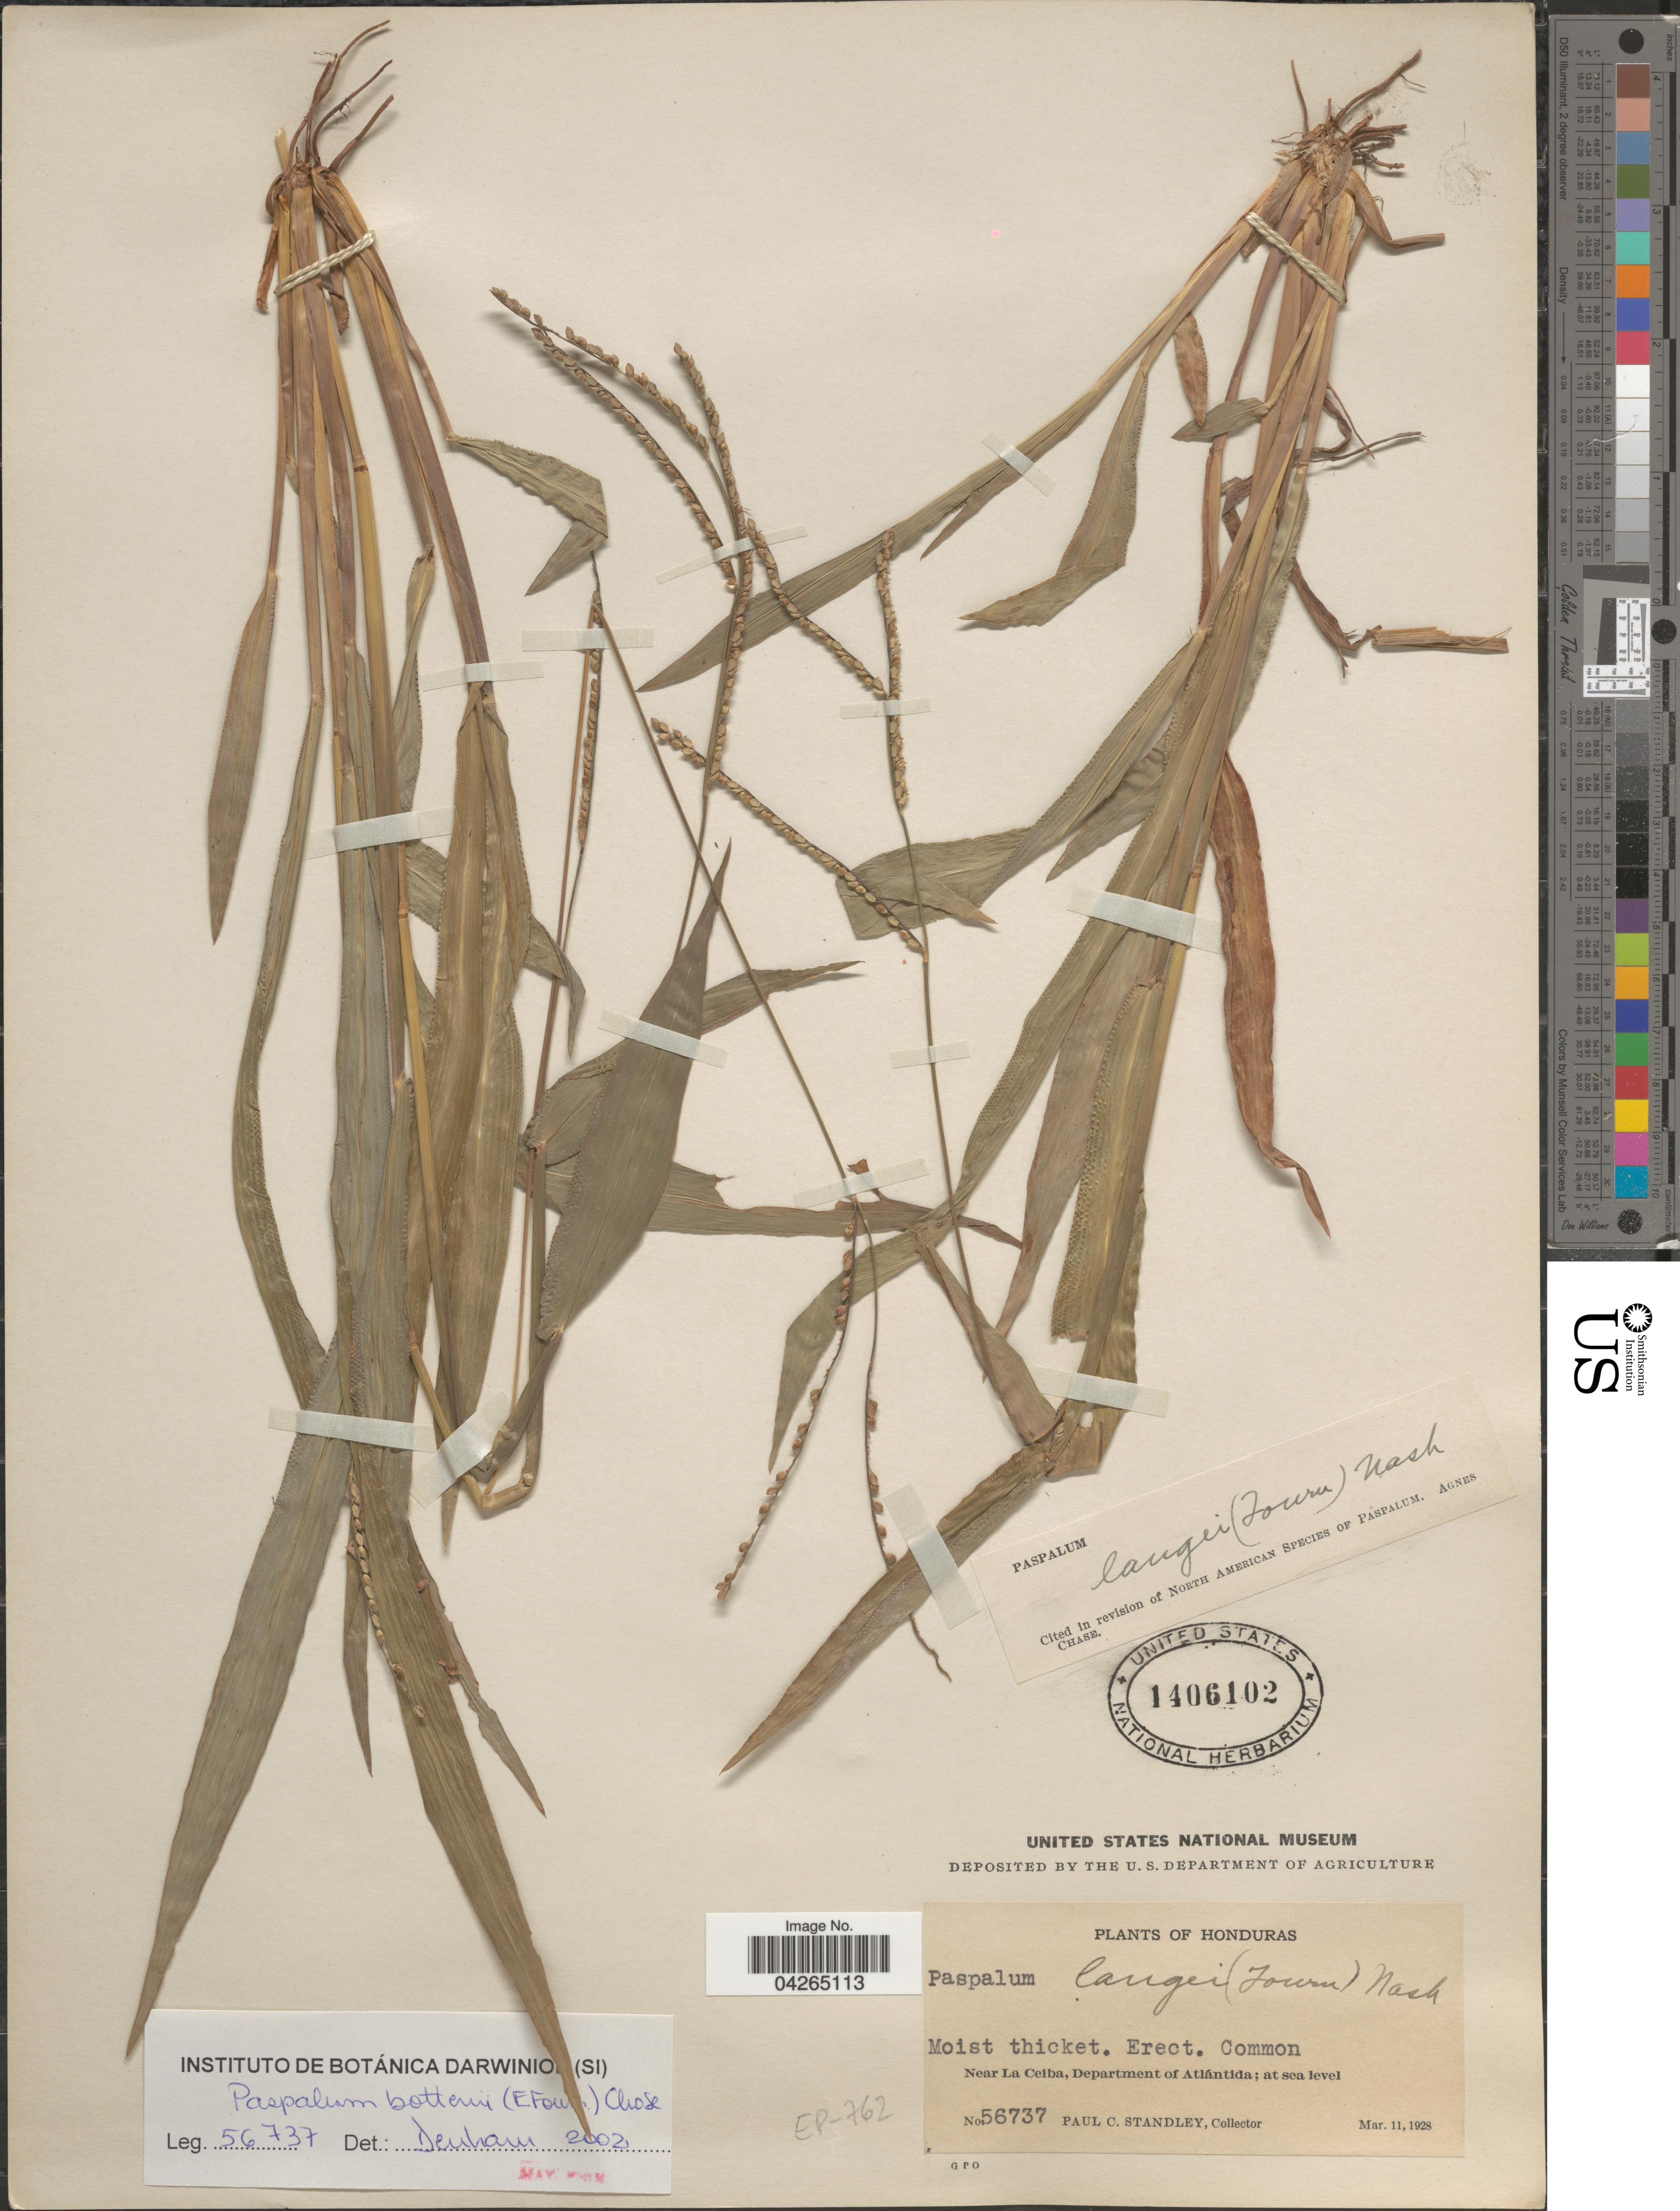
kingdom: Plantae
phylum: Tracheophyta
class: Liliopsida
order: Poales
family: Poaceae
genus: Paspalum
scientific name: Paspalum botterii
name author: (E. Fourn.) Chase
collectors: P. C. Standley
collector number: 56737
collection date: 1928-03-11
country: Honduras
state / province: Atlantida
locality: Moist thicket. Near La Ceiba, Department of Atlántida.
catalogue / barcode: US 1406102